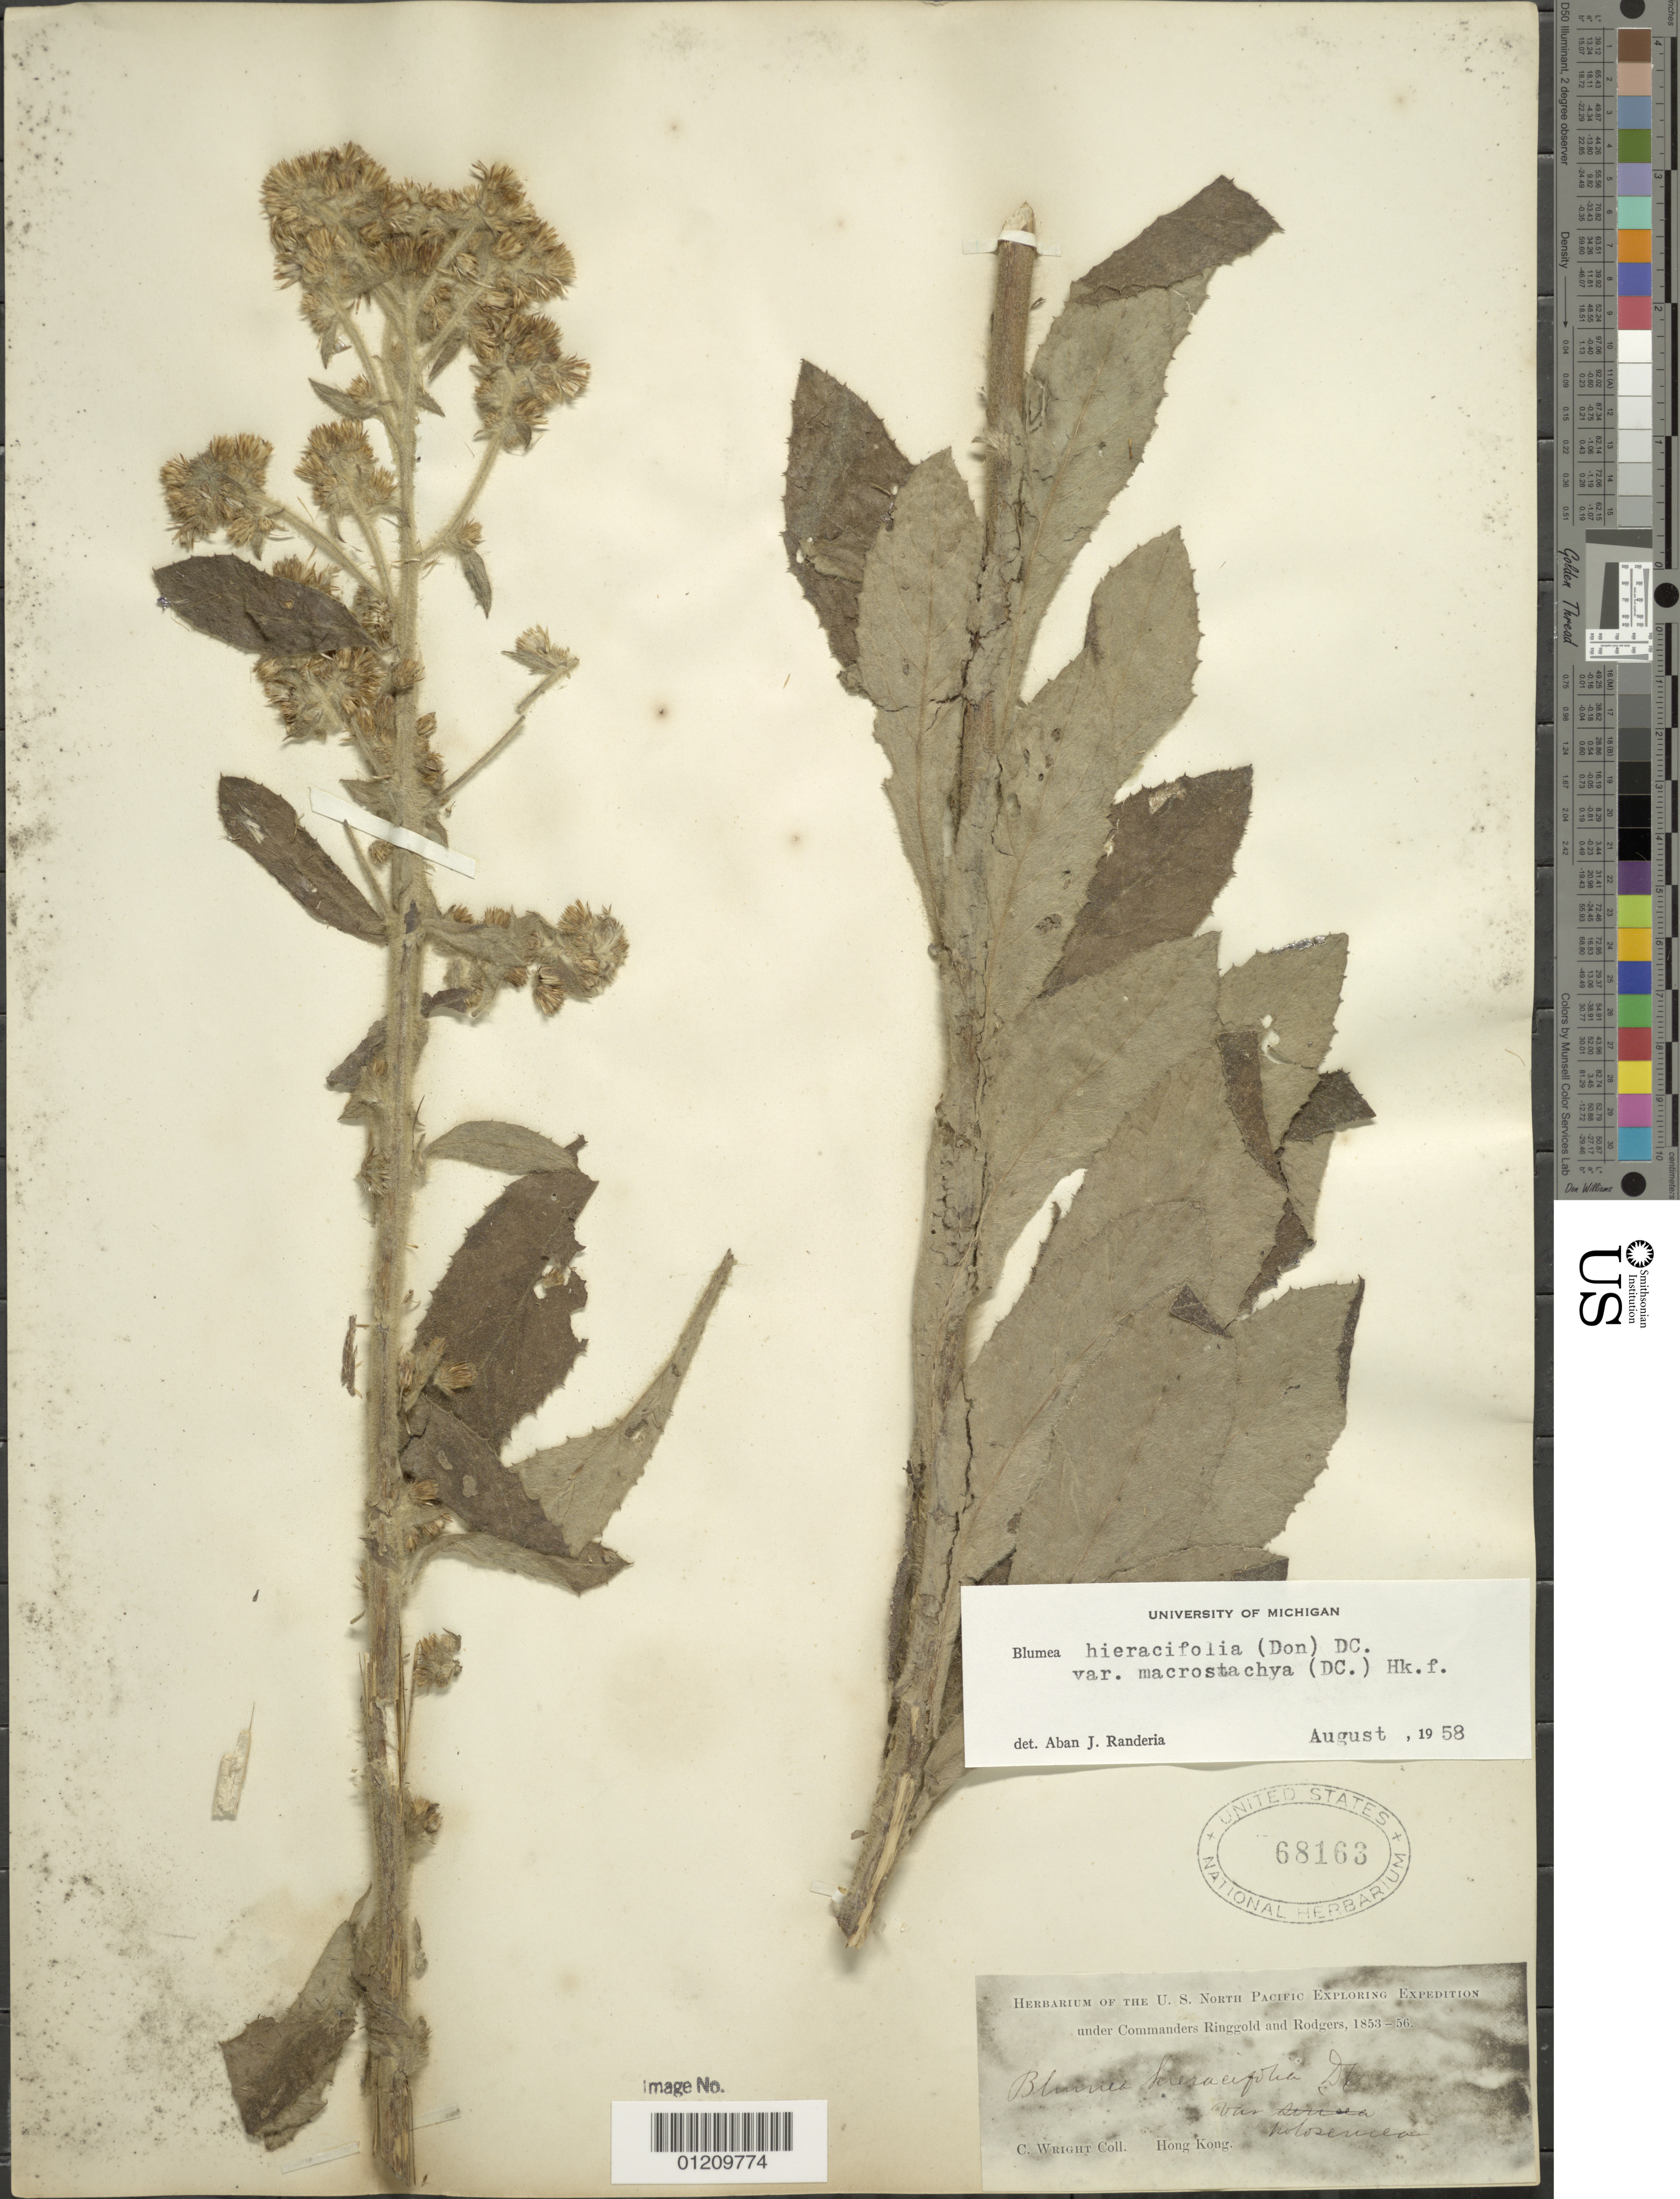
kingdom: Plantae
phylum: Tracheophyta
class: Magnoliopsida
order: Asterales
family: Asteraceae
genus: Blumea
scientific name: Blumea hieraciifolia var. macrostachya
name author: (DC.) Hook. f.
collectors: C. Wright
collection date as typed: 1853 to -- -- 1856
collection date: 1853/1856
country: China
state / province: Hong Kong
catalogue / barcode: US 68163